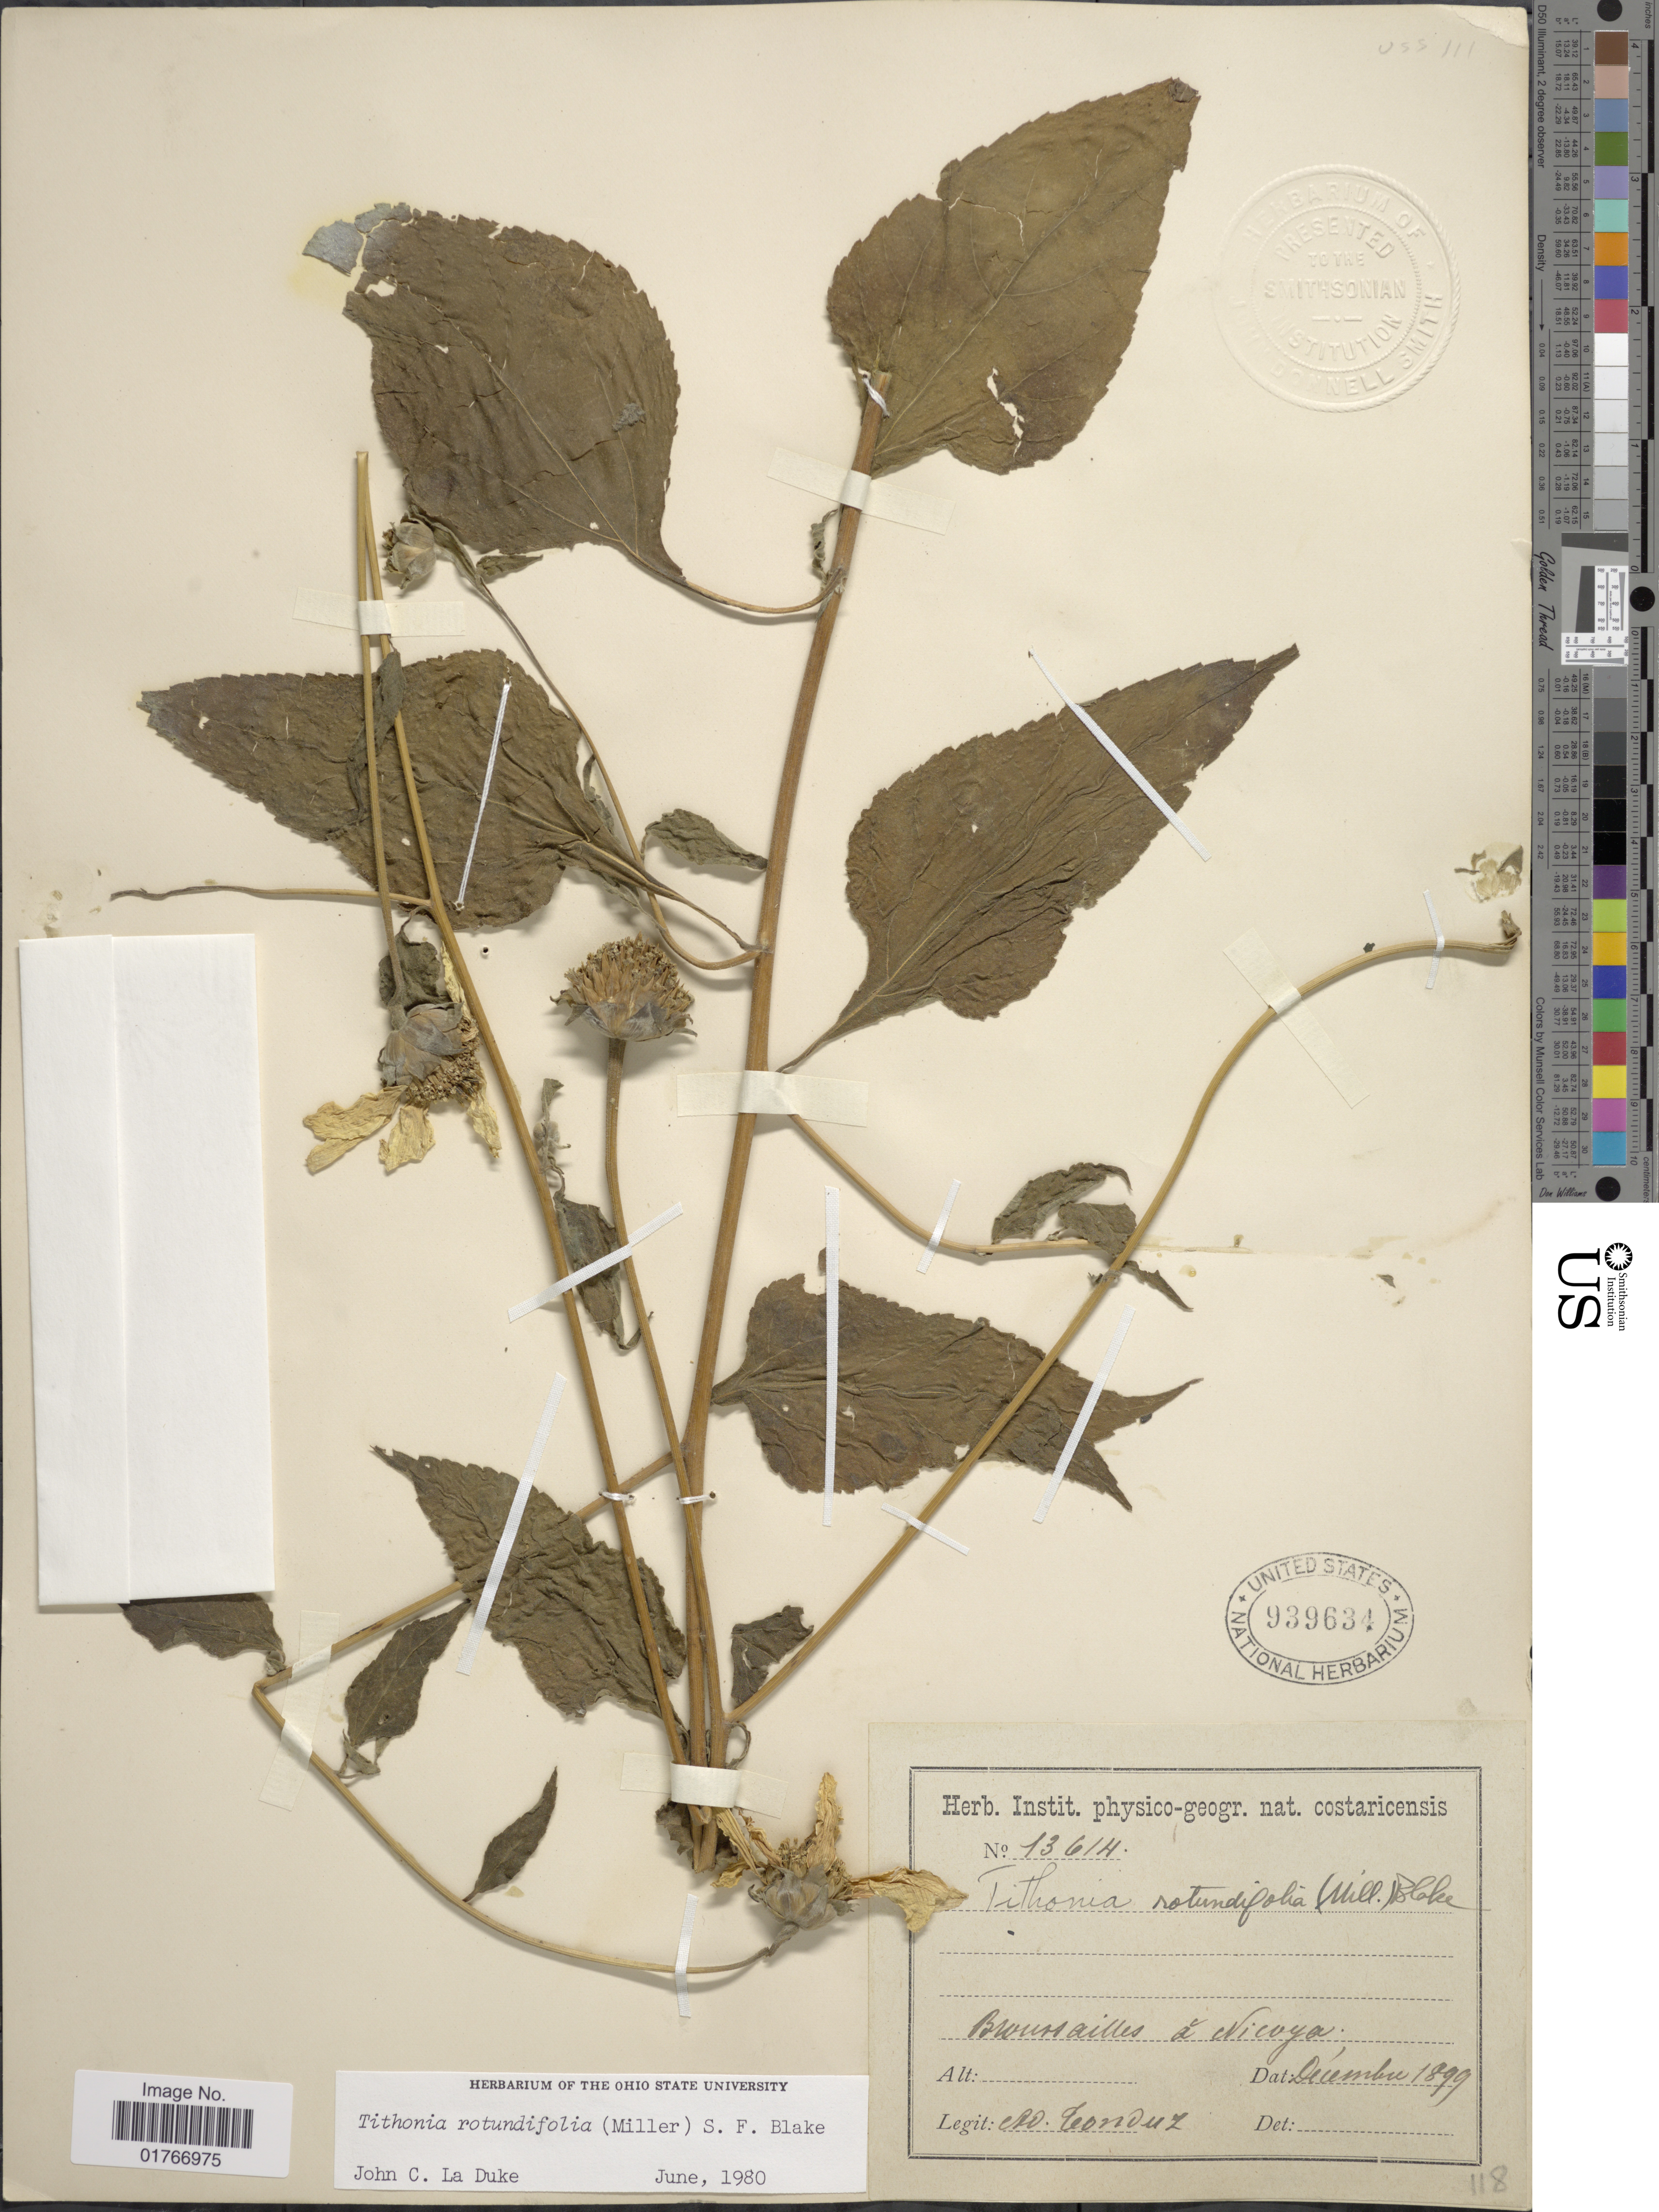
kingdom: Plantae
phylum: Tracheophyta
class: Magnoliopsida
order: Asterales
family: Asteraceae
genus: Tithonia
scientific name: Tithonia rotundifolia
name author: (Mill.) S.F. Blake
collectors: A. Tonduz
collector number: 13614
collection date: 1899-12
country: Costa Rica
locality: Broussailles à Nicoya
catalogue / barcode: US 939634